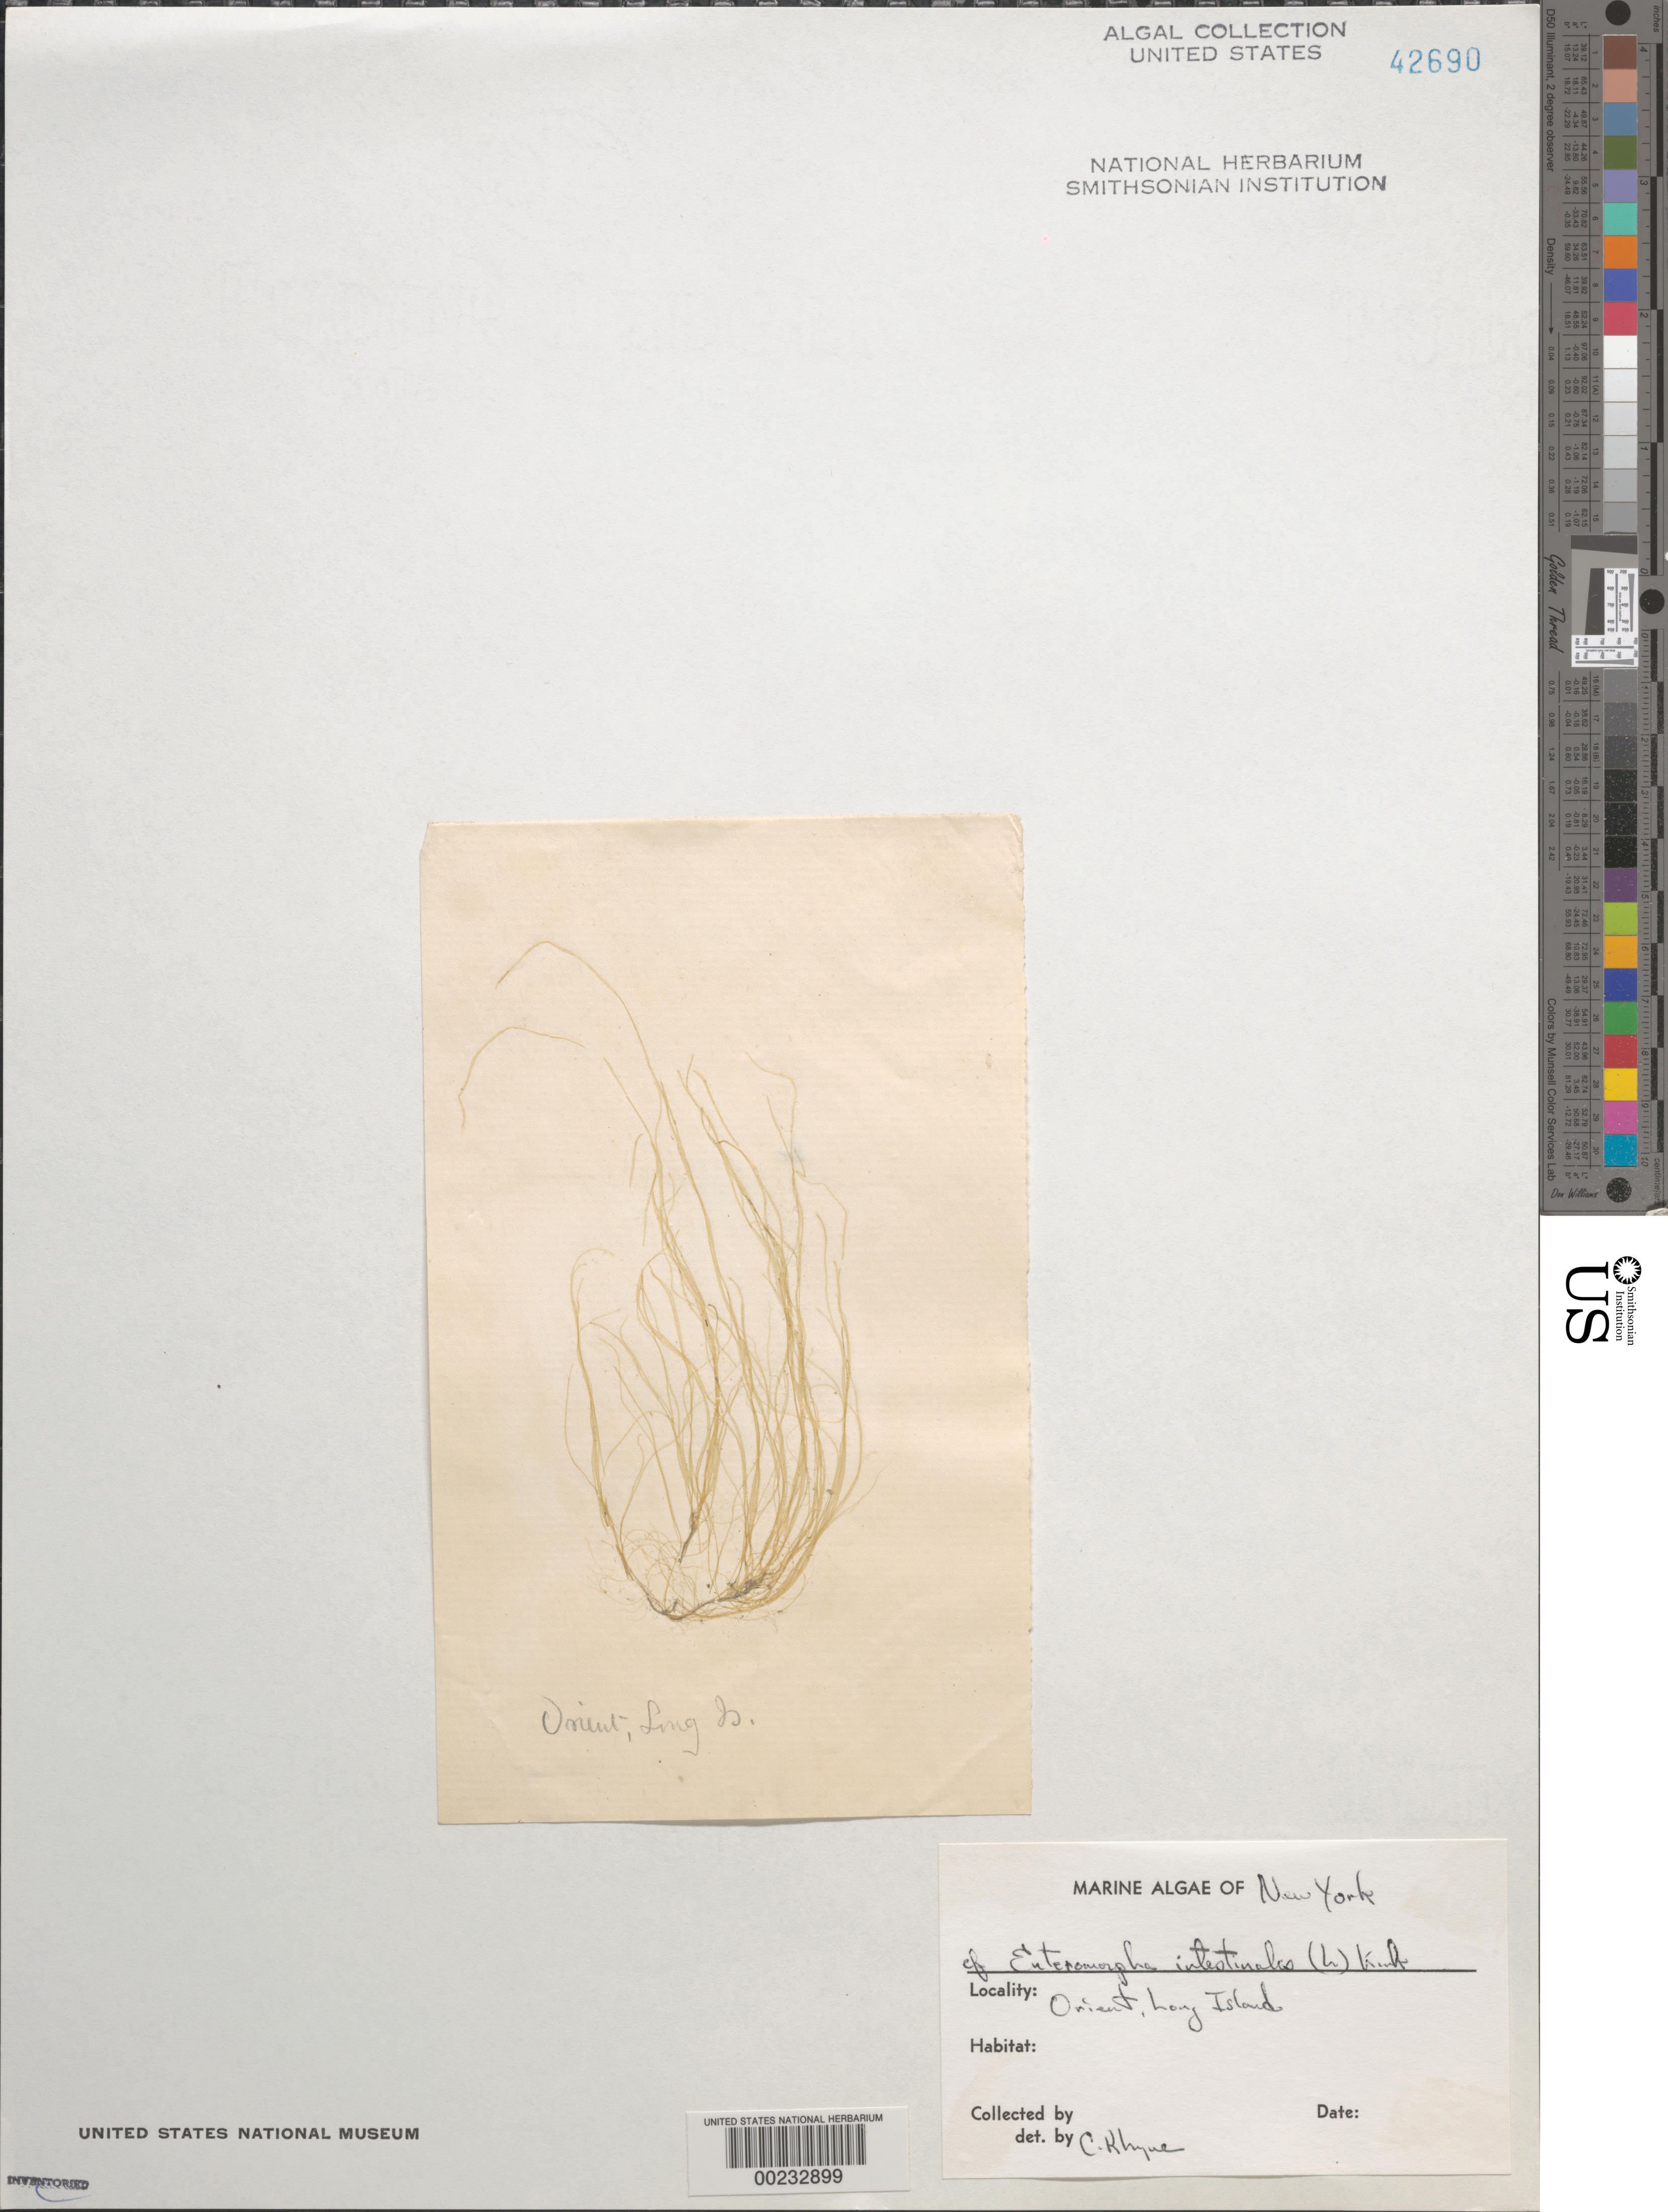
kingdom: Plantae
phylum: Chlorophyta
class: Ulvophyceae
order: Ulvales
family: Ulvaceae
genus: Ulva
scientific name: Ulva intestinalis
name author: L.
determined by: Algae name updating Project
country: United States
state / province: New York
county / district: Suffolk County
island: Long Island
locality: Orient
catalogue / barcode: US 42690